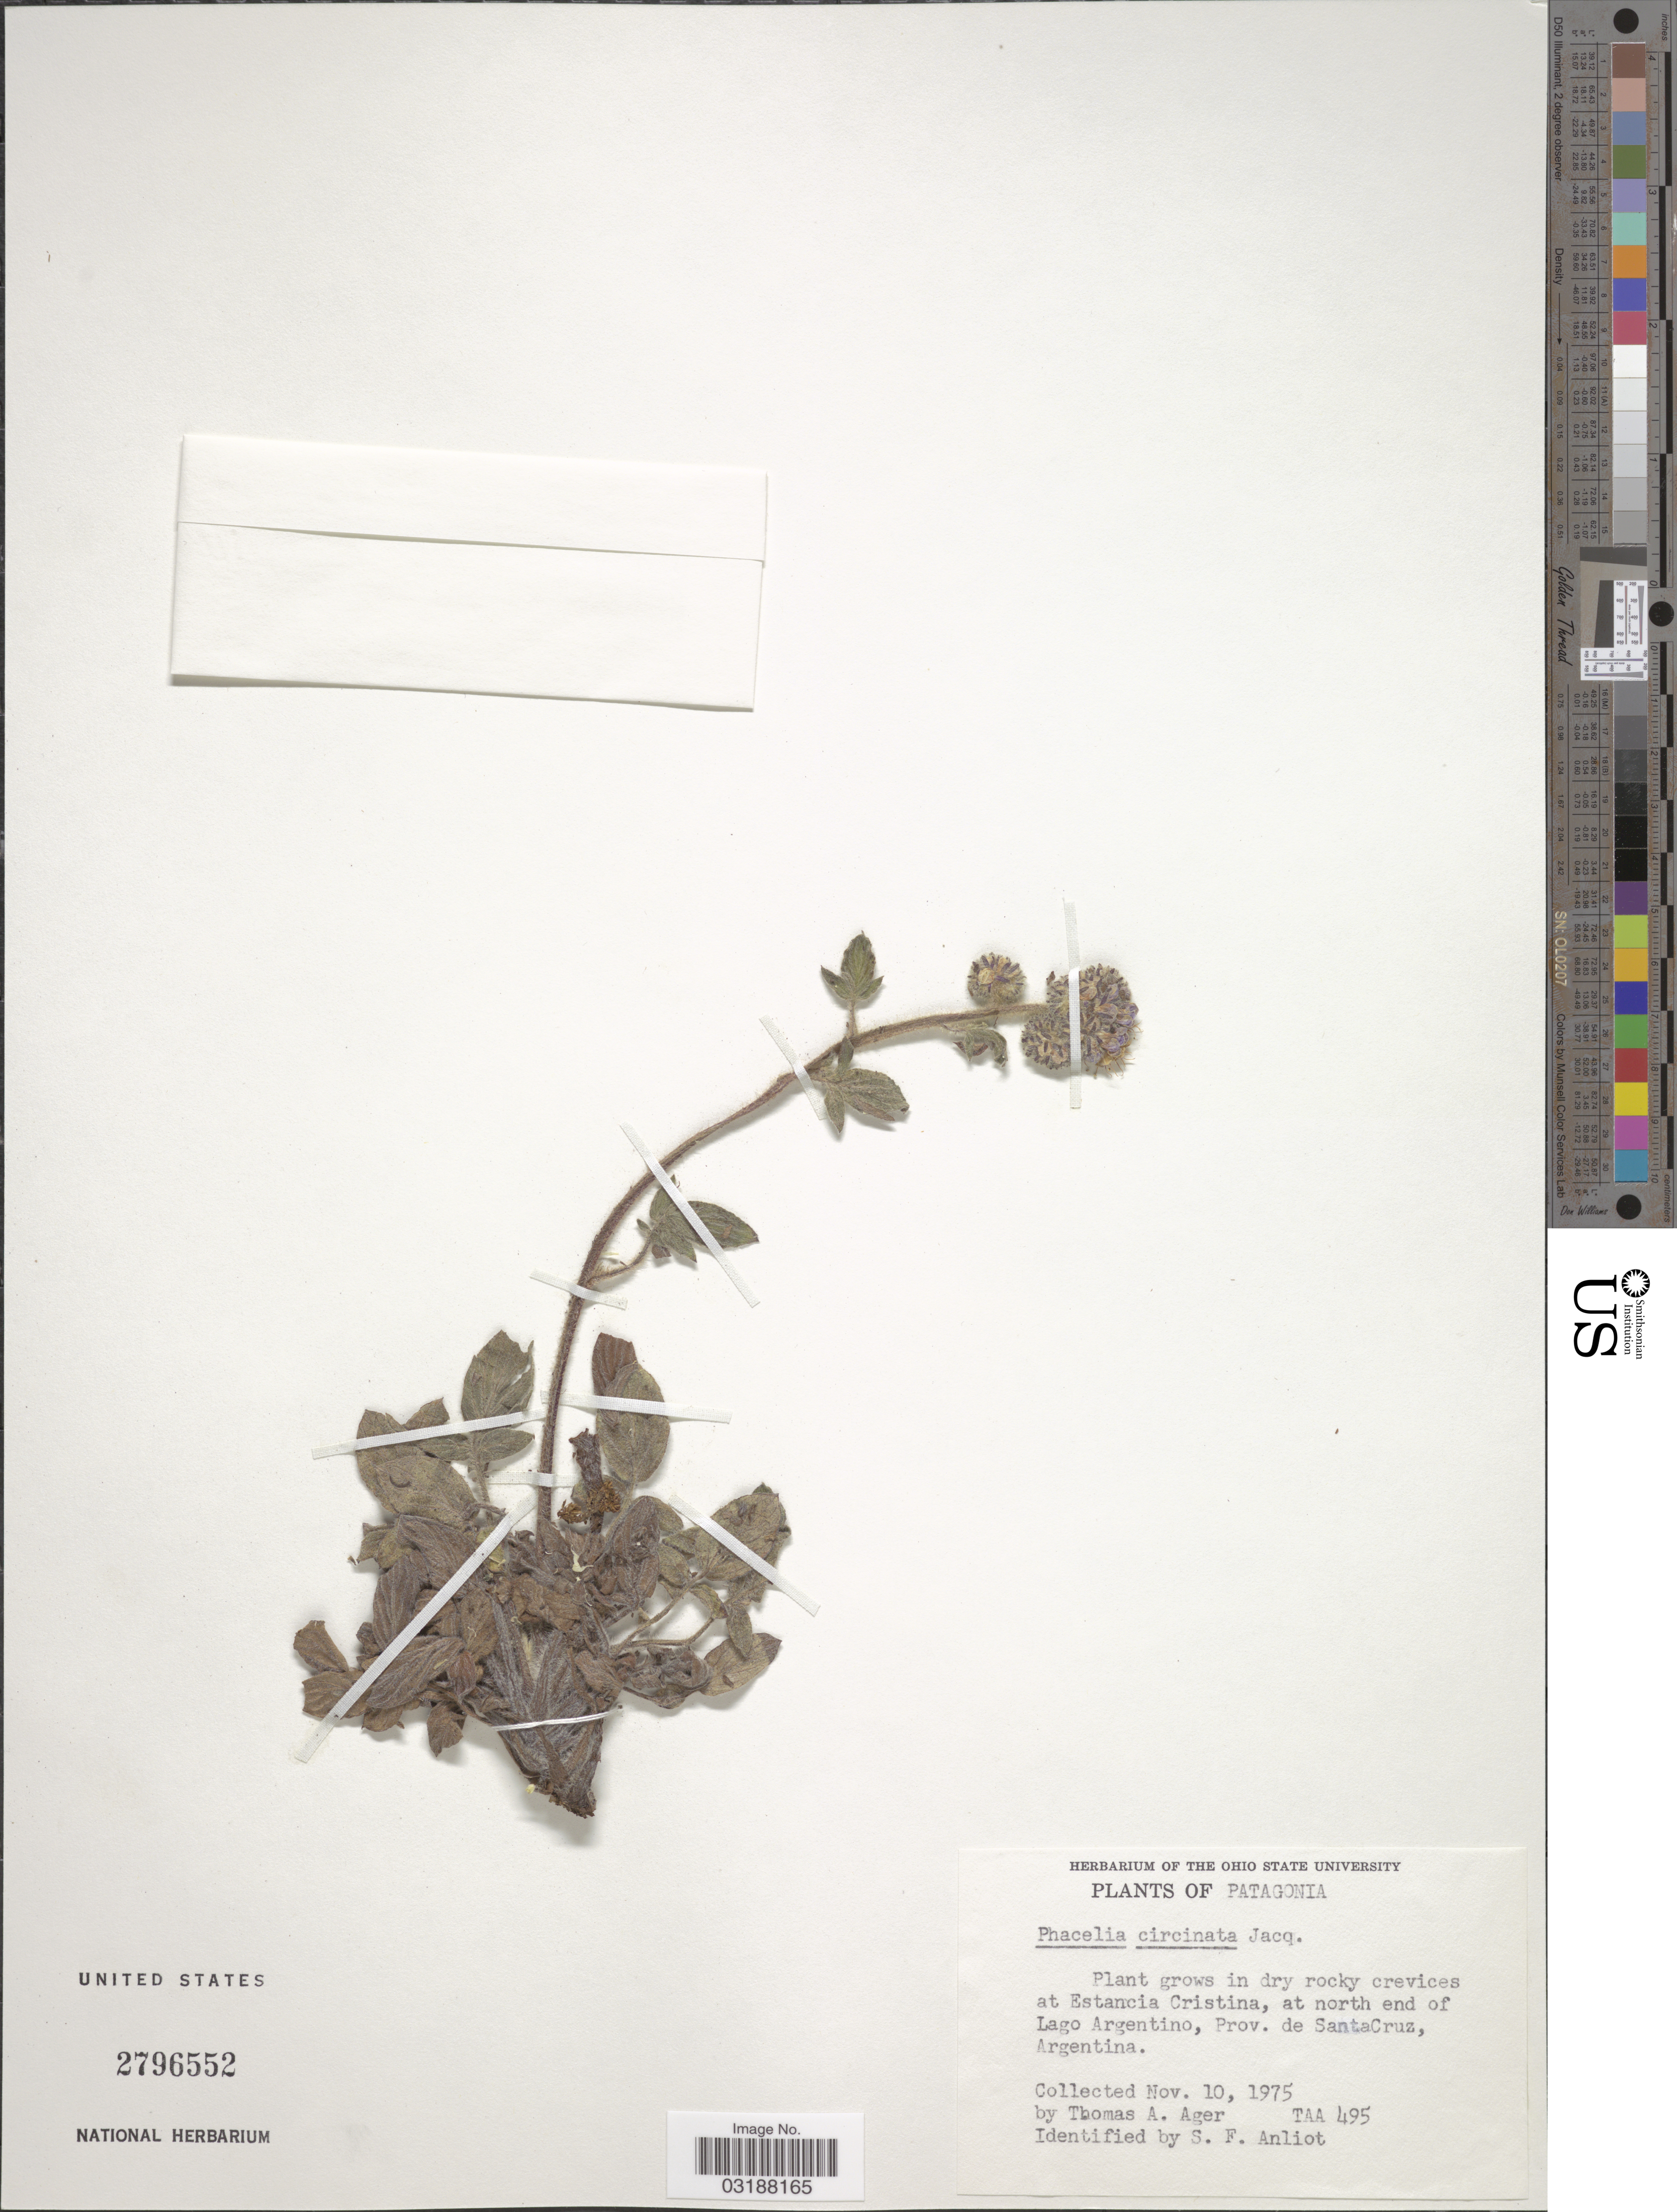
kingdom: Plantae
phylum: Tracheophyta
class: Magnoliopsida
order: Boraginales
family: Hydrophyllaceae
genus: Phacelia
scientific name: Phacelia circinata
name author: (Willd.) Jacq.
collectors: T. A. Ager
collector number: TAA 495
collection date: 1975-11-10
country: Argentina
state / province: Santa Cruz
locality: Patagonia, grows in dry rocky crevices at Estancia Cristina, at north end of Lago Argentino, Prov. de SantaCruz.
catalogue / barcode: US 2796552